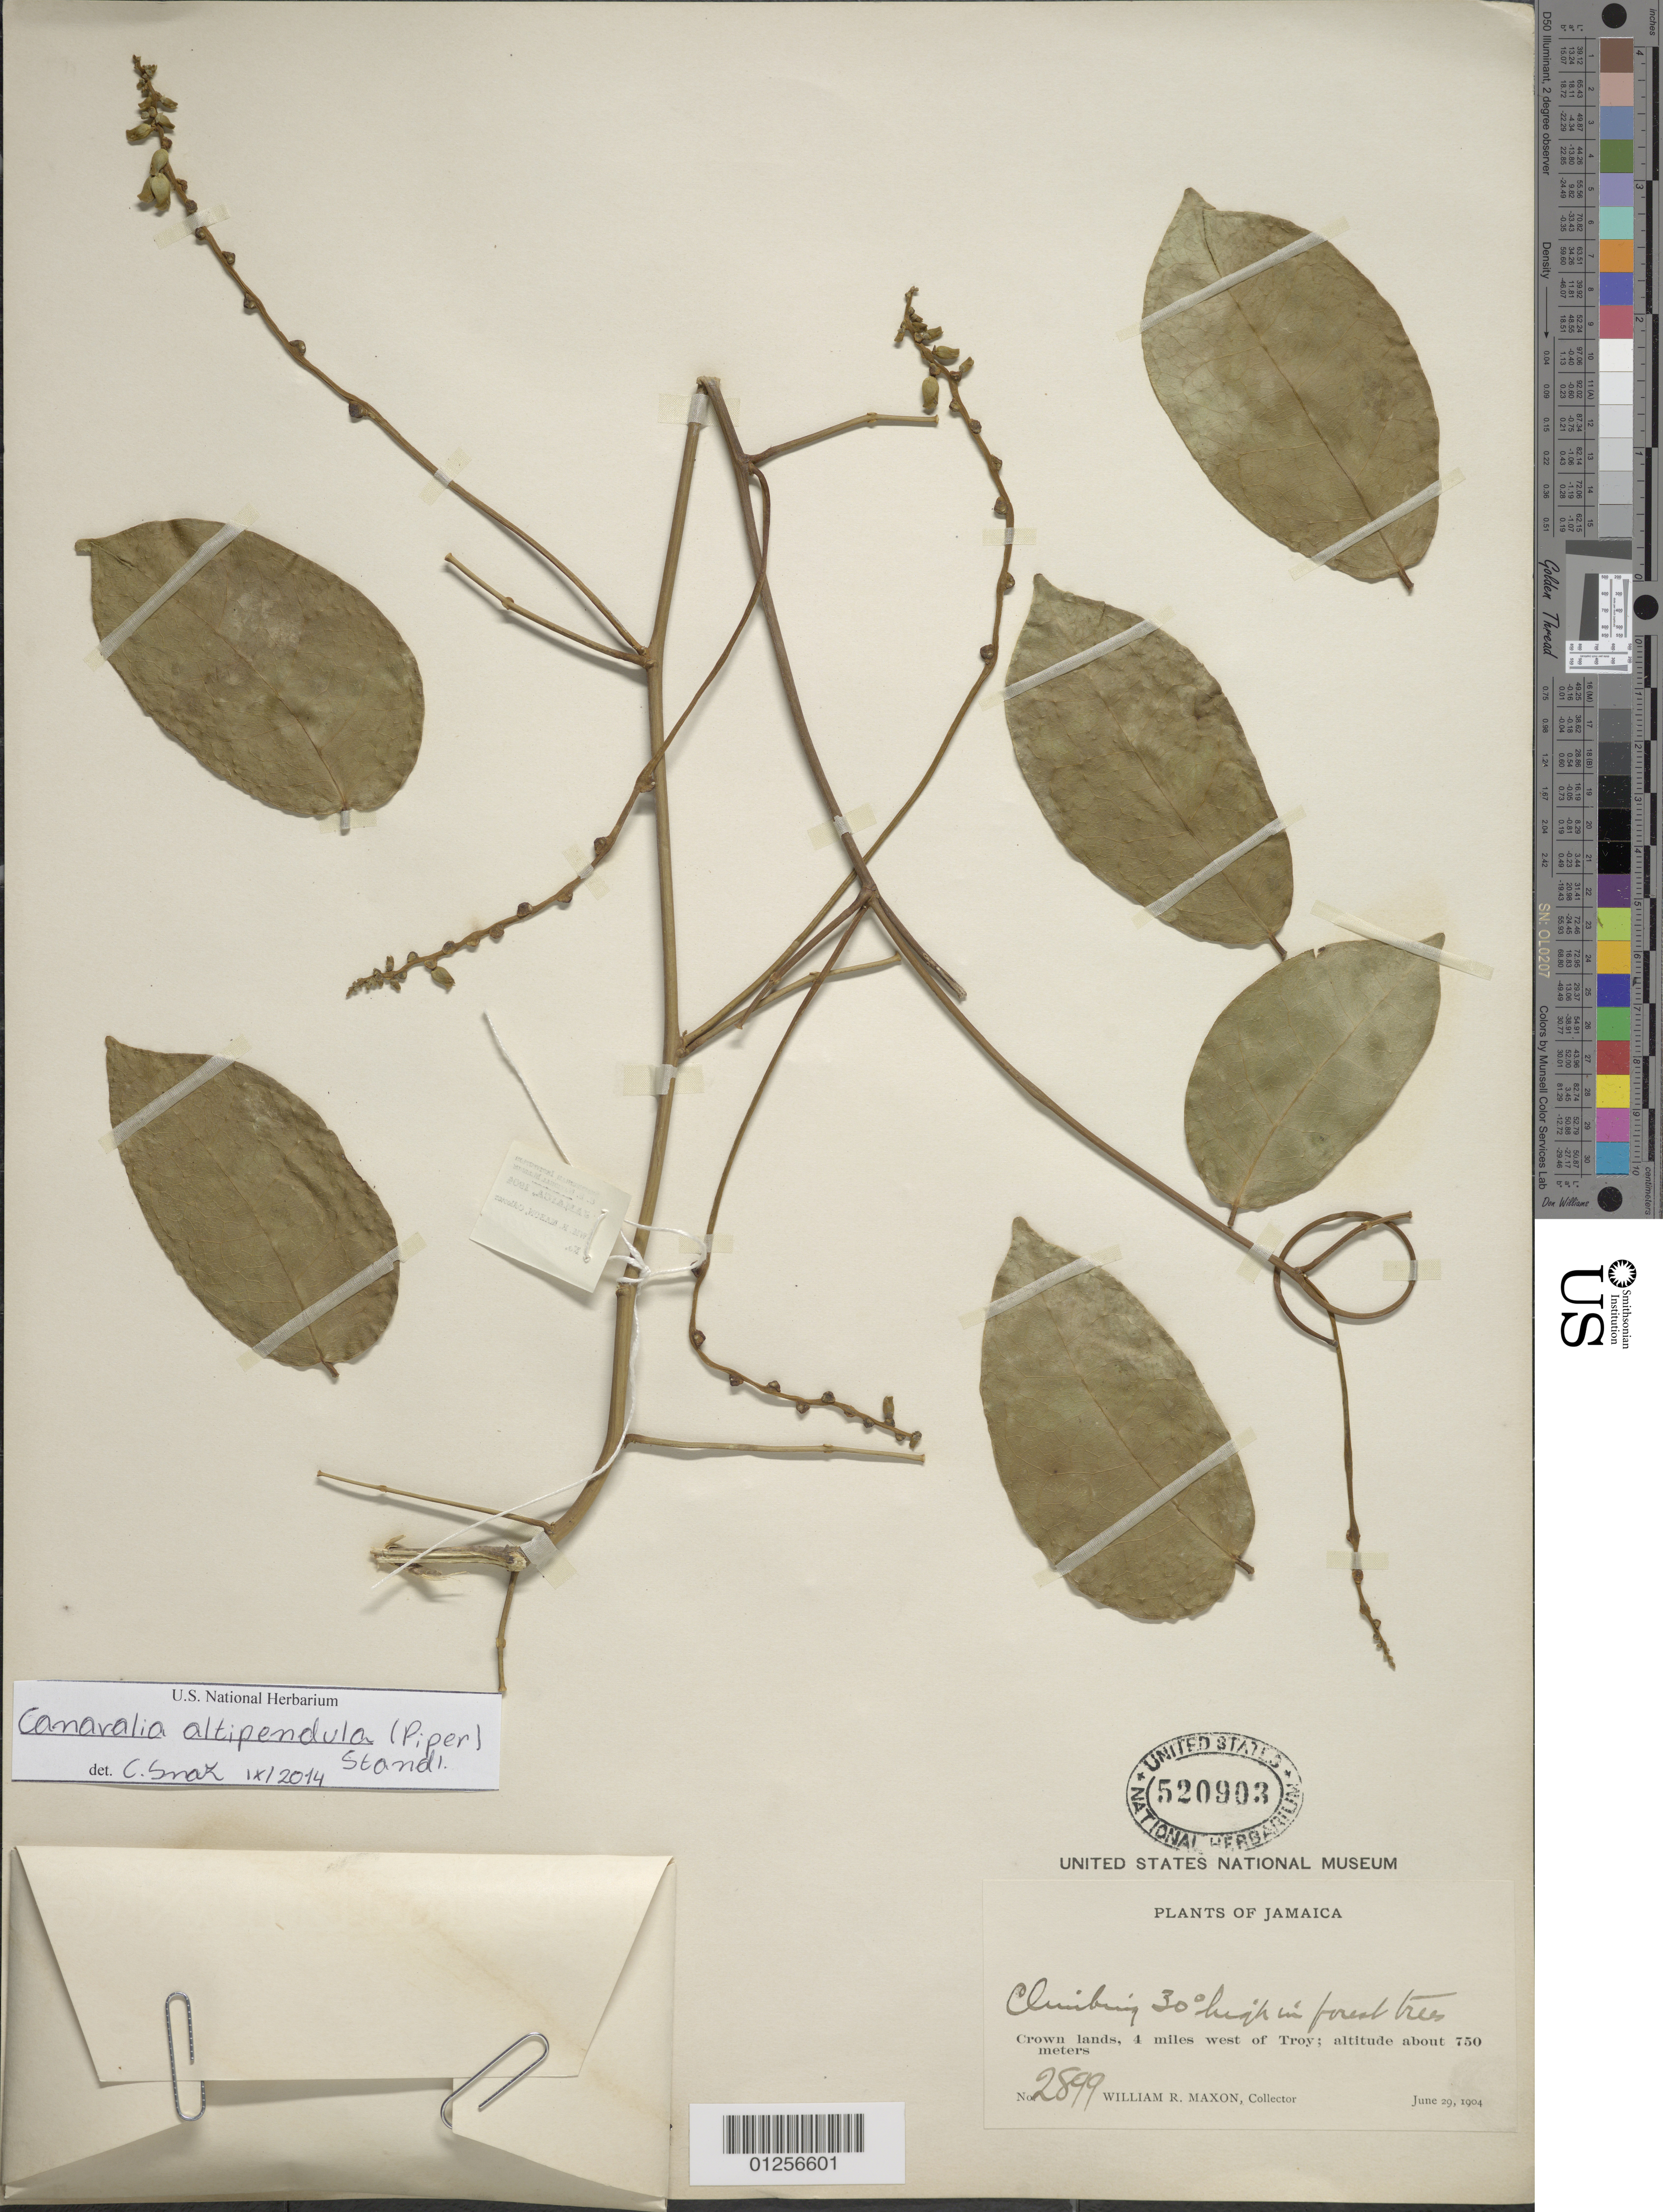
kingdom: Plantae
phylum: Tracheophyta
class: Magnoliopsida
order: Fabales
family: Fabaceae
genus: Canavalia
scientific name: Canavalia altipendula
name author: (Piper) Standl.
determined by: Snak, C.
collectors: W. R. Maxon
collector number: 2899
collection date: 1904-06-29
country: Jamaica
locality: Crown lands, 4 miles W of Troy.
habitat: Forest trees.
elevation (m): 750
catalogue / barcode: US 520903